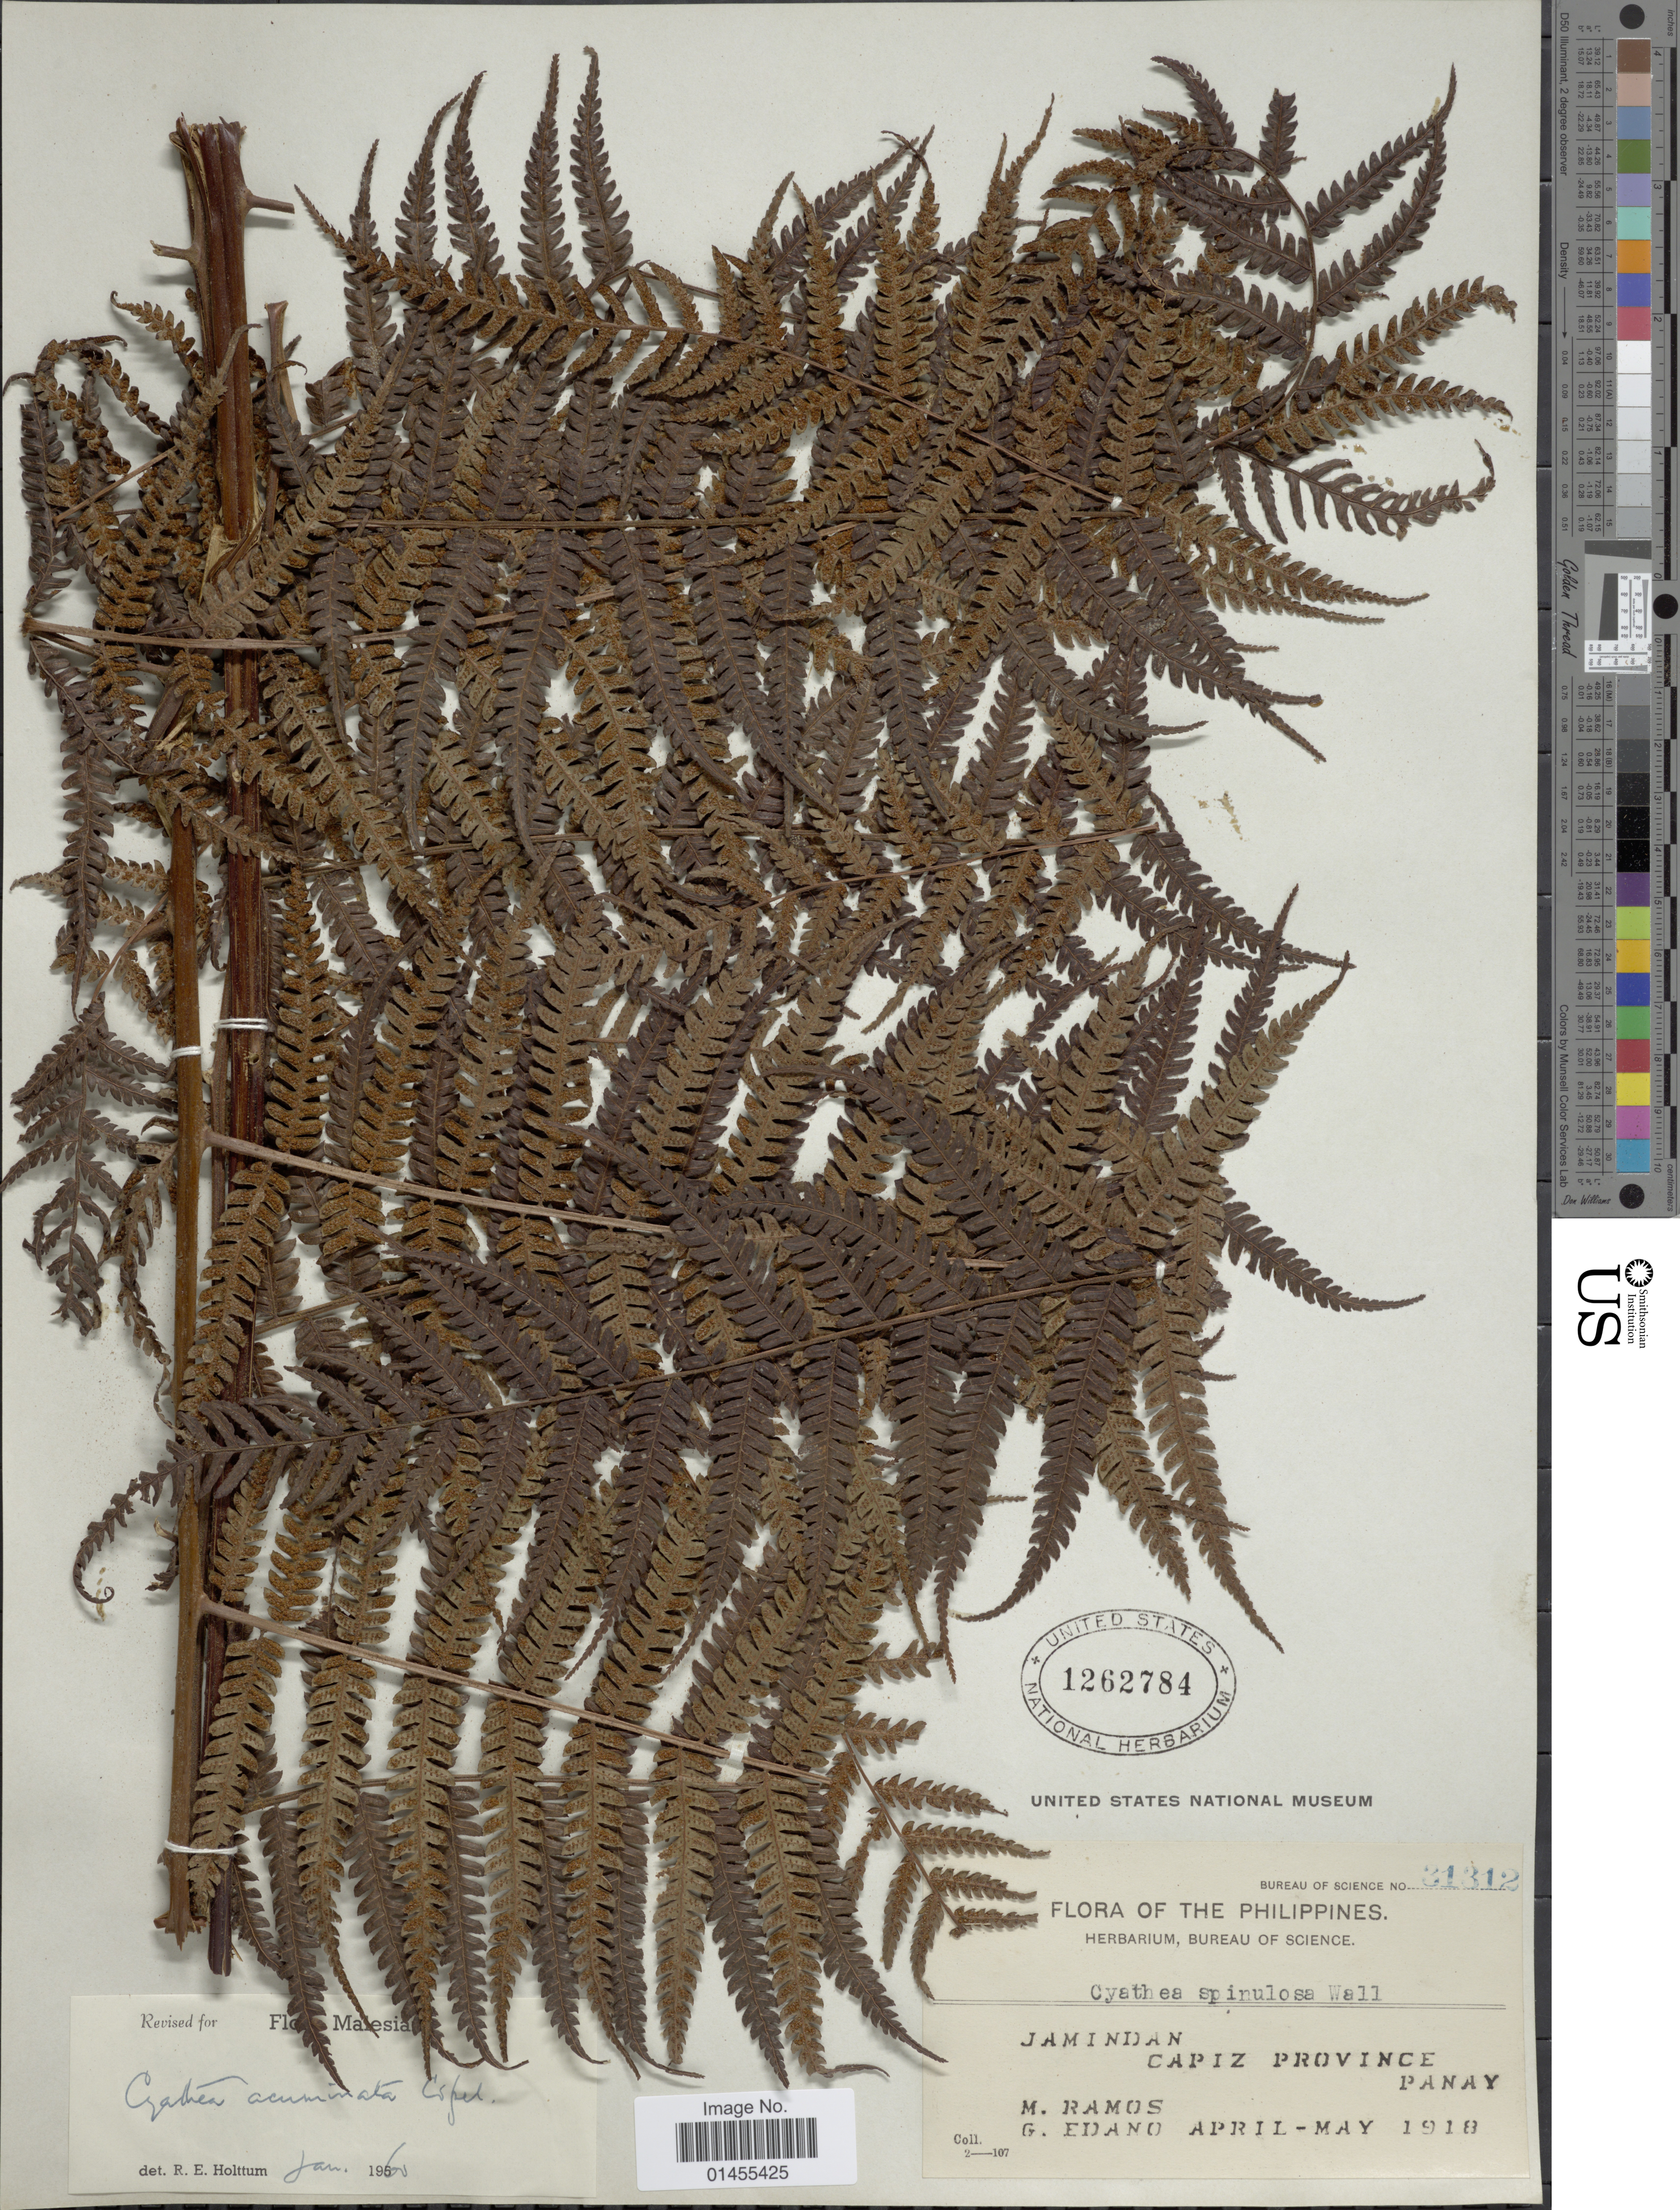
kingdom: Plantae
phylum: Tracheophyta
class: Polypodiopsida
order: Cyatheales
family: Cyatheaceae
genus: Alsophila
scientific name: Alsophila acuminata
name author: (Copel.) R.M. Tryon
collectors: M. Ramos & G. Edaño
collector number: Bureau of Science 31312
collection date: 1918-04/1918-05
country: Philippines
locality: Jamindan Capiz Province, Panay.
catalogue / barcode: US 1262784